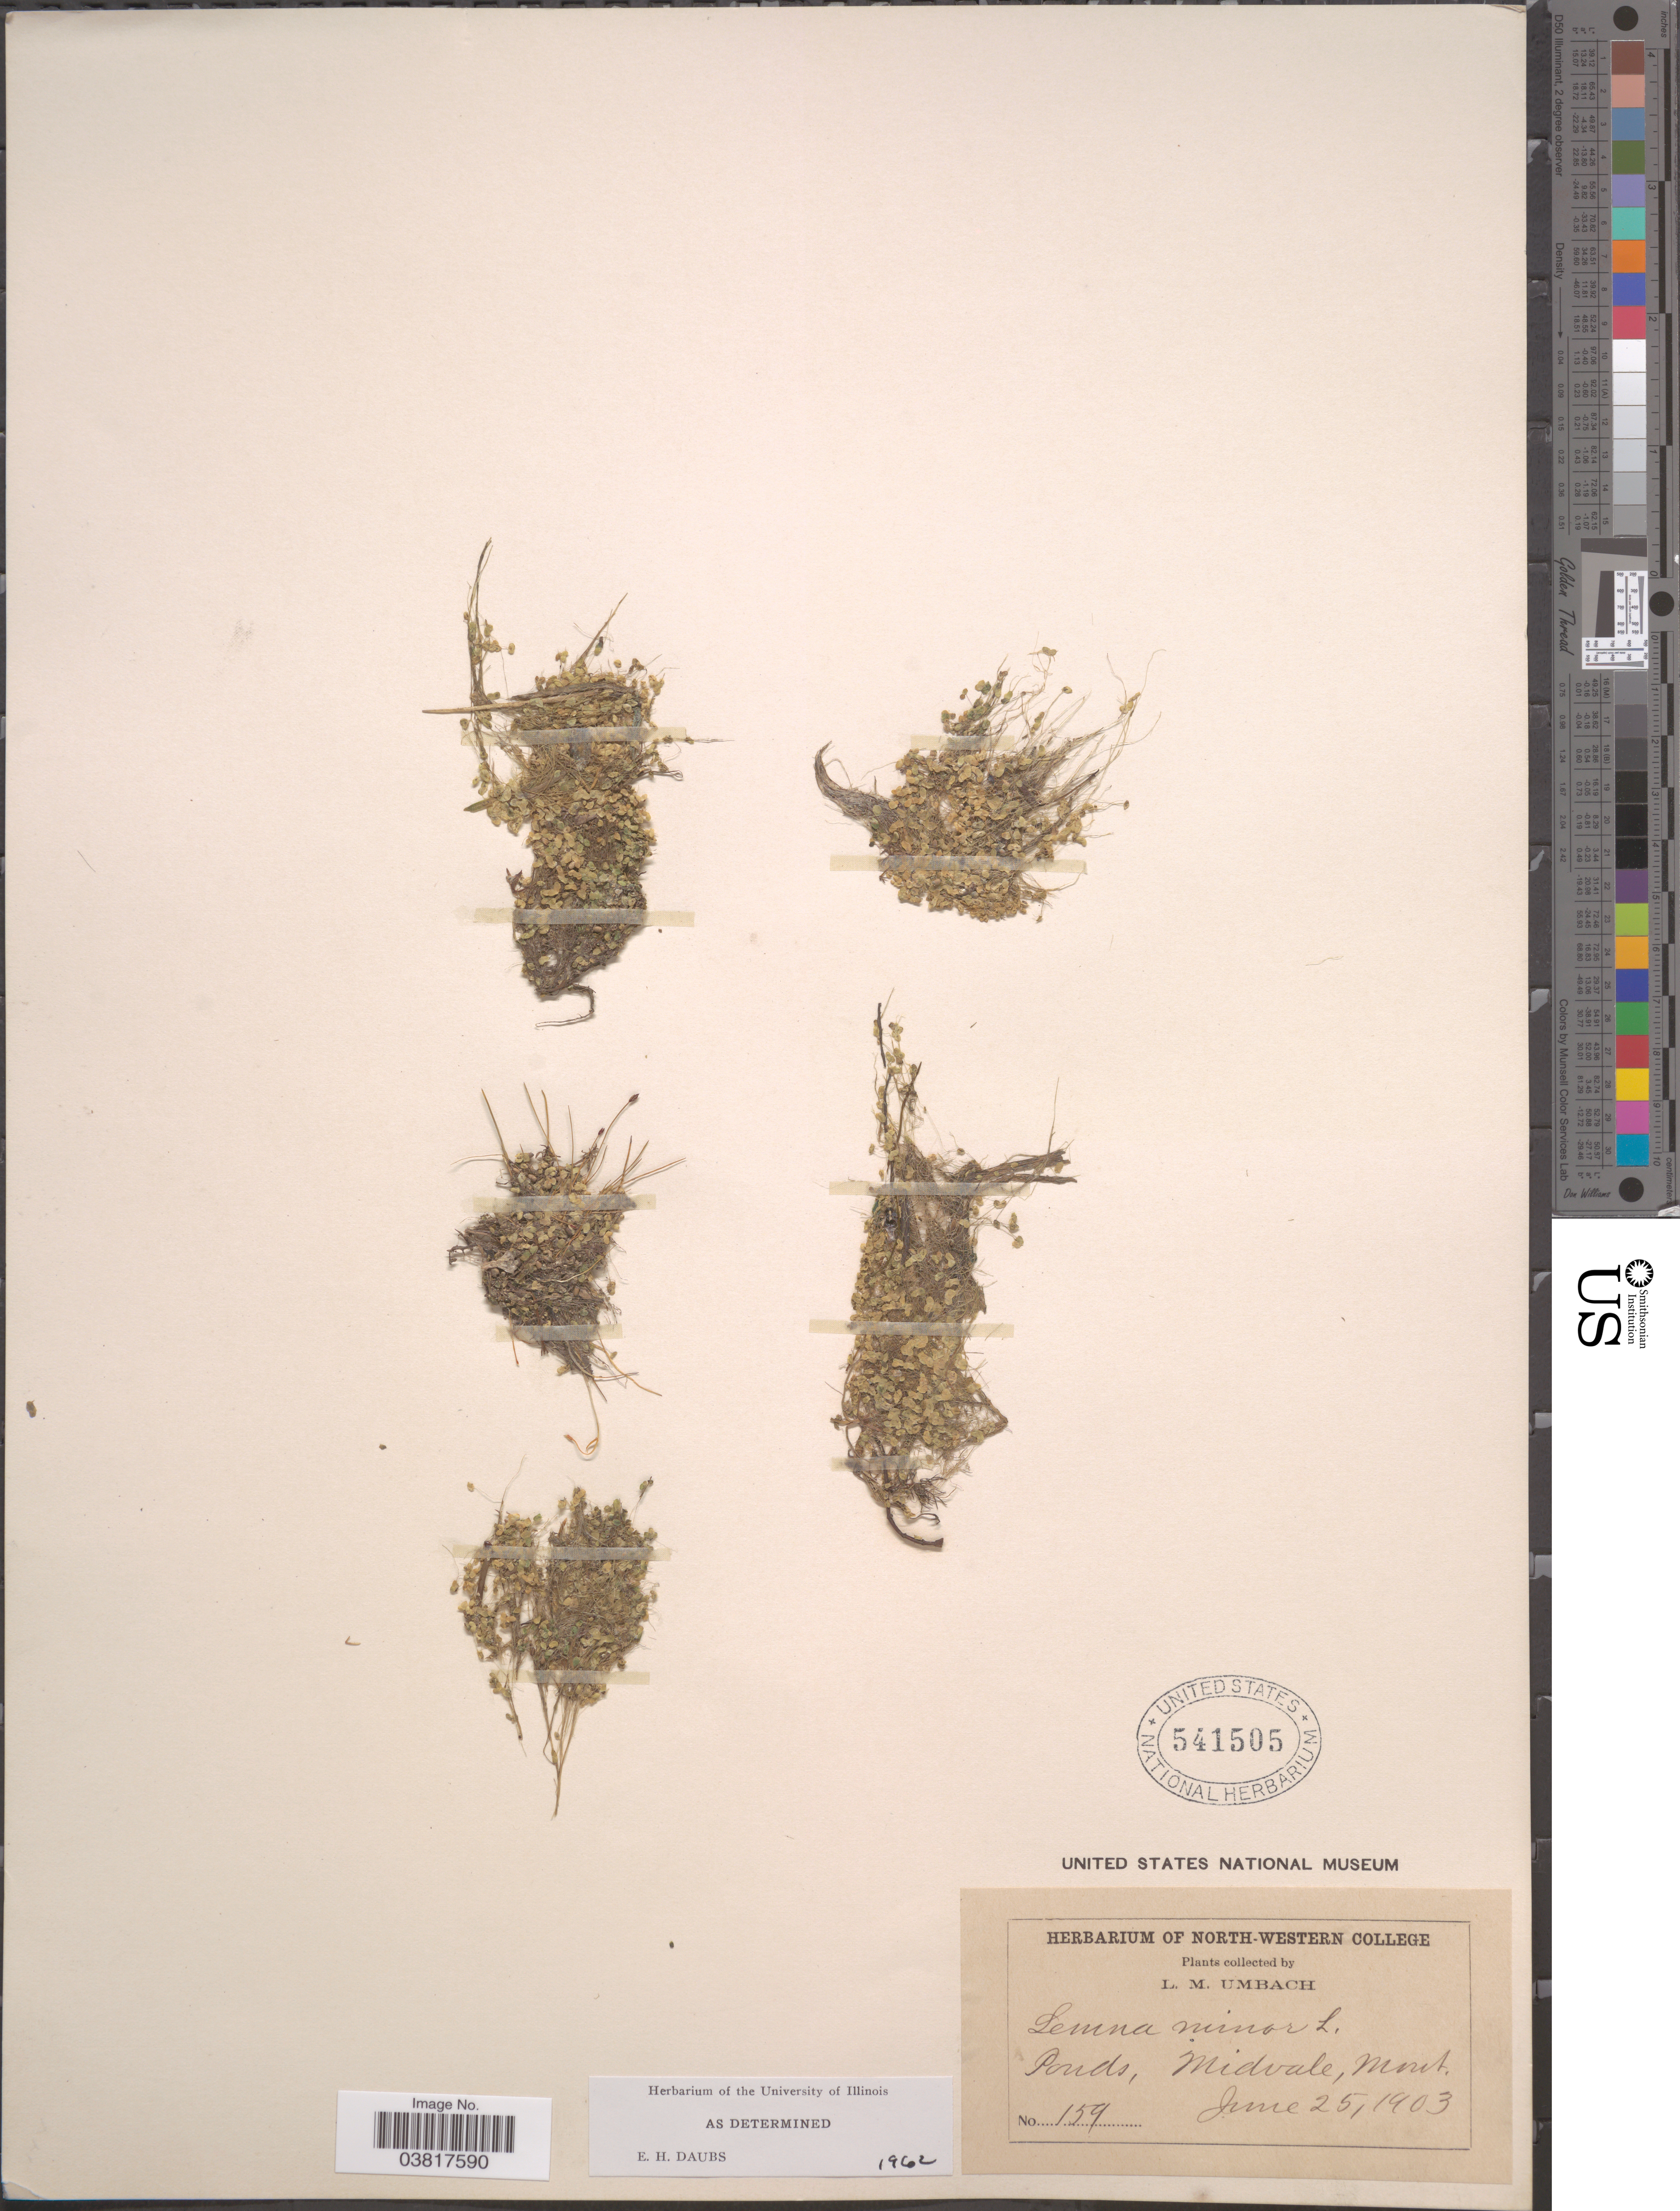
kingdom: Plantae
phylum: Tracheophyta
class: Liliopsida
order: Alismatales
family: Araceae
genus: Lemna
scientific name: Lemna minor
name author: L.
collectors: L. M. Umbach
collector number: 159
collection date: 1903-06-25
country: United States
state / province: Montana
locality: Midvale.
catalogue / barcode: US 541505